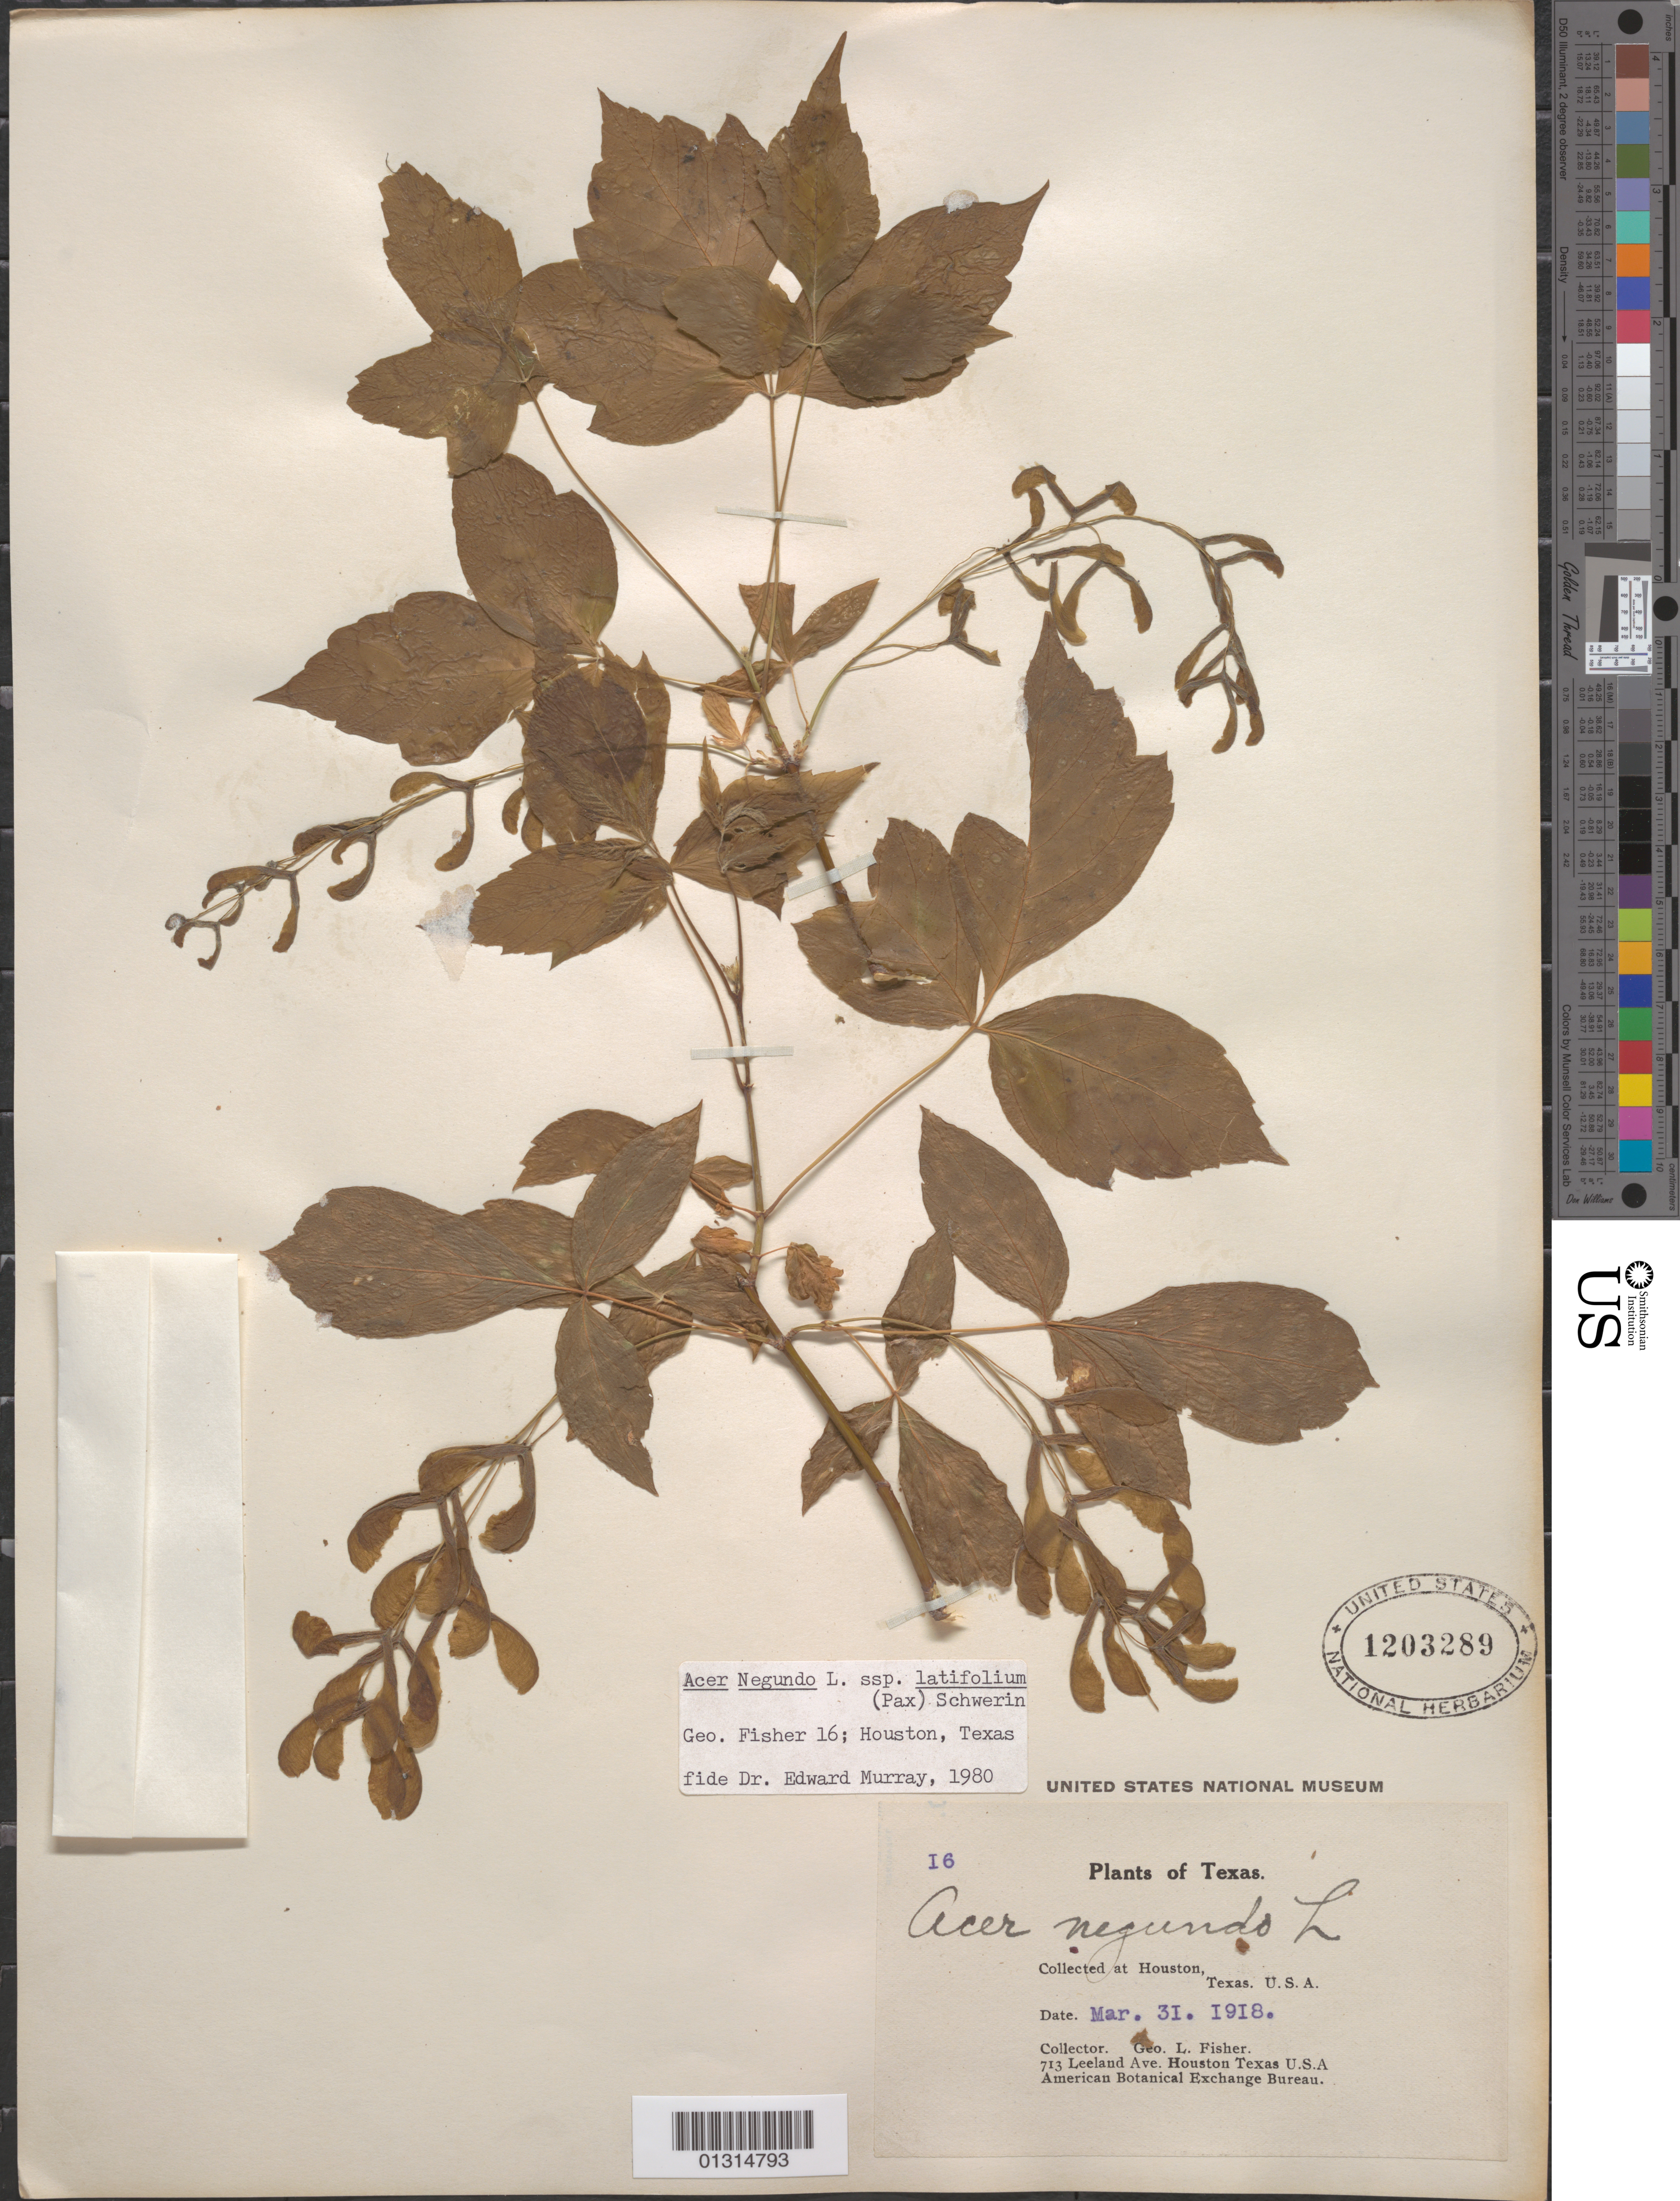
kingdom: Plantae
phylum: Tracheophyta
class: Magnoliopsida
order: Sapindales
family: Sapindaceae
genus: Acer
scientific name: Acer negundo subsp. latifolium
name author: (Pax) Schwer.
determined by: Murray, Edward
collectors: G. L. Fisher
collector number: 16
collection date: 1918-03-31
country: United States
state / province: Texas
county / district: Harris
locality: Houston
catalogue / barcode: US 1203289